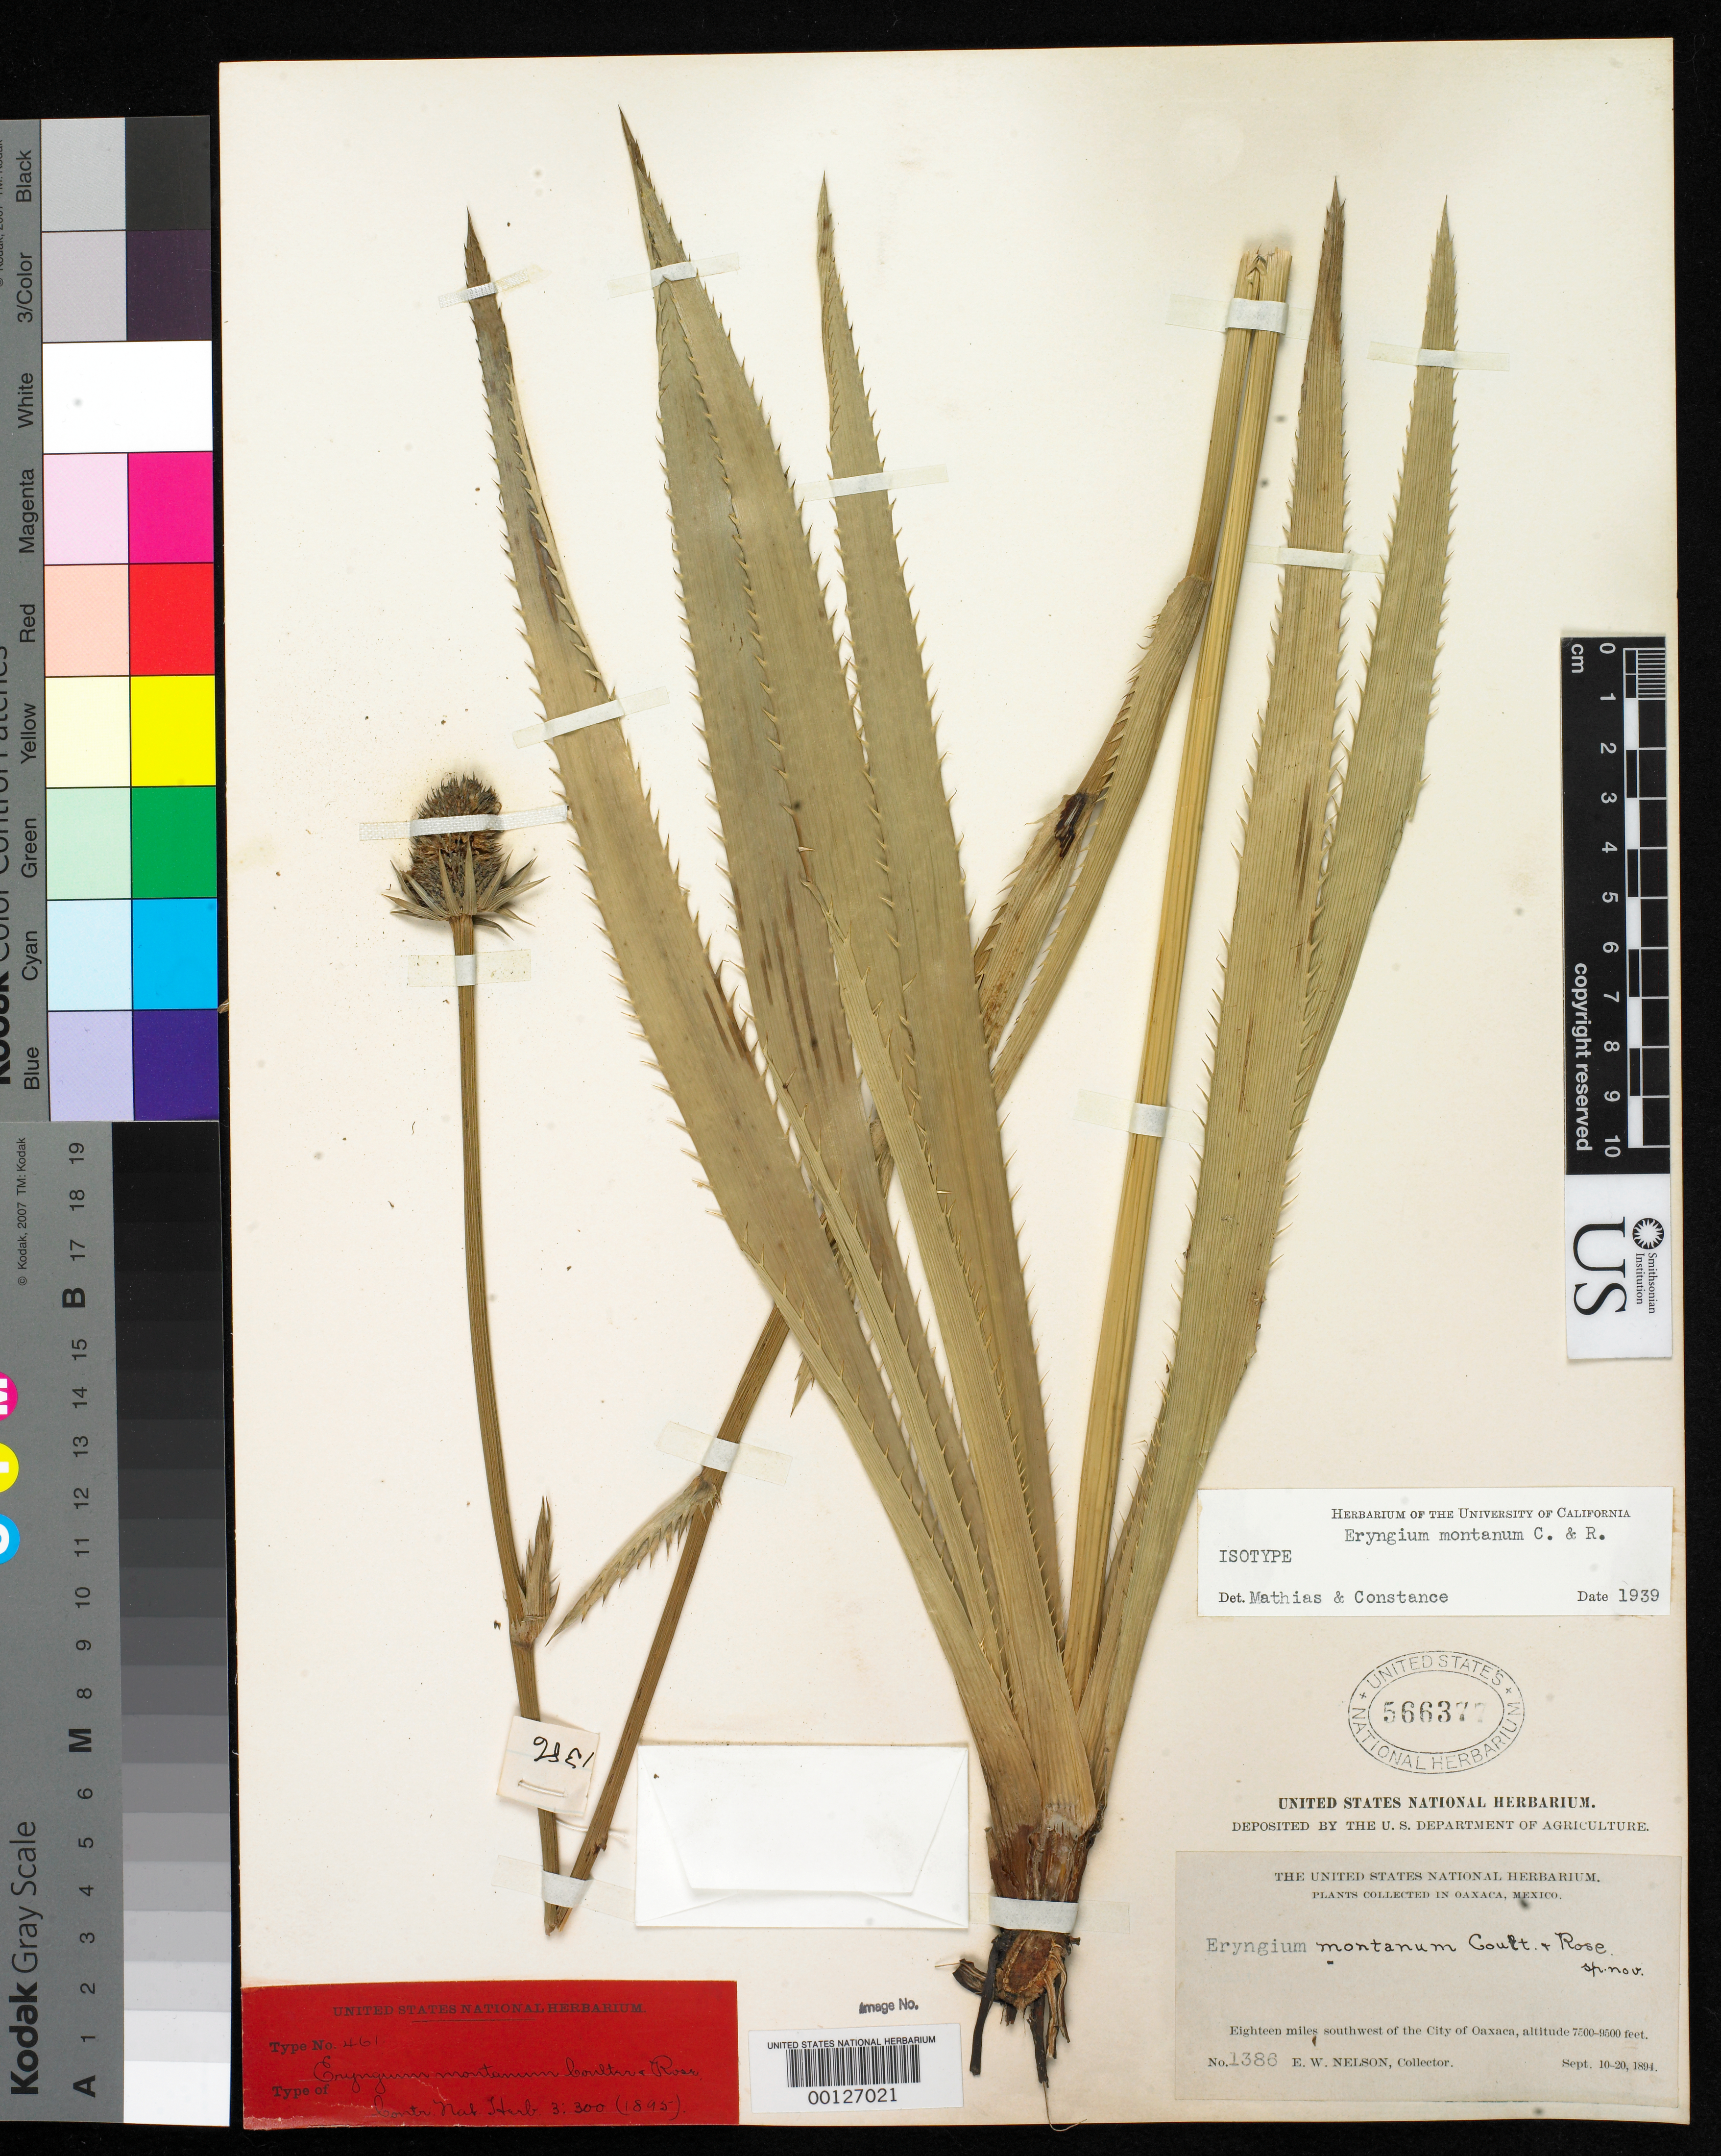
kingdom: Plantae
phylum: Tracheophyta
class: Magnoliopsida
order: Apiales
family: Apiaceae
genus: Eryngium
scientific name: Eryngium montanum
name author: J.M. Coult. & Rose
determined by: Mathias, M. E.; Constance, L.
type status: Isolectotype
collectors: E. W. Nelson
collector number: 1386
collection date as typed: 10 Sep 1894 to 20 Sep 1894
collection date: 1894-09-10/1894-09-20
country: Mexico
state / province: Oaxaca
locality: Eighteen miles southwest of the City of Oaxaca. [Protologue, Sierra de Clavellinas]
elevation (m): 2286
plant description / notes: Annotated as "isotype".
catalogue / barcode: US 566377